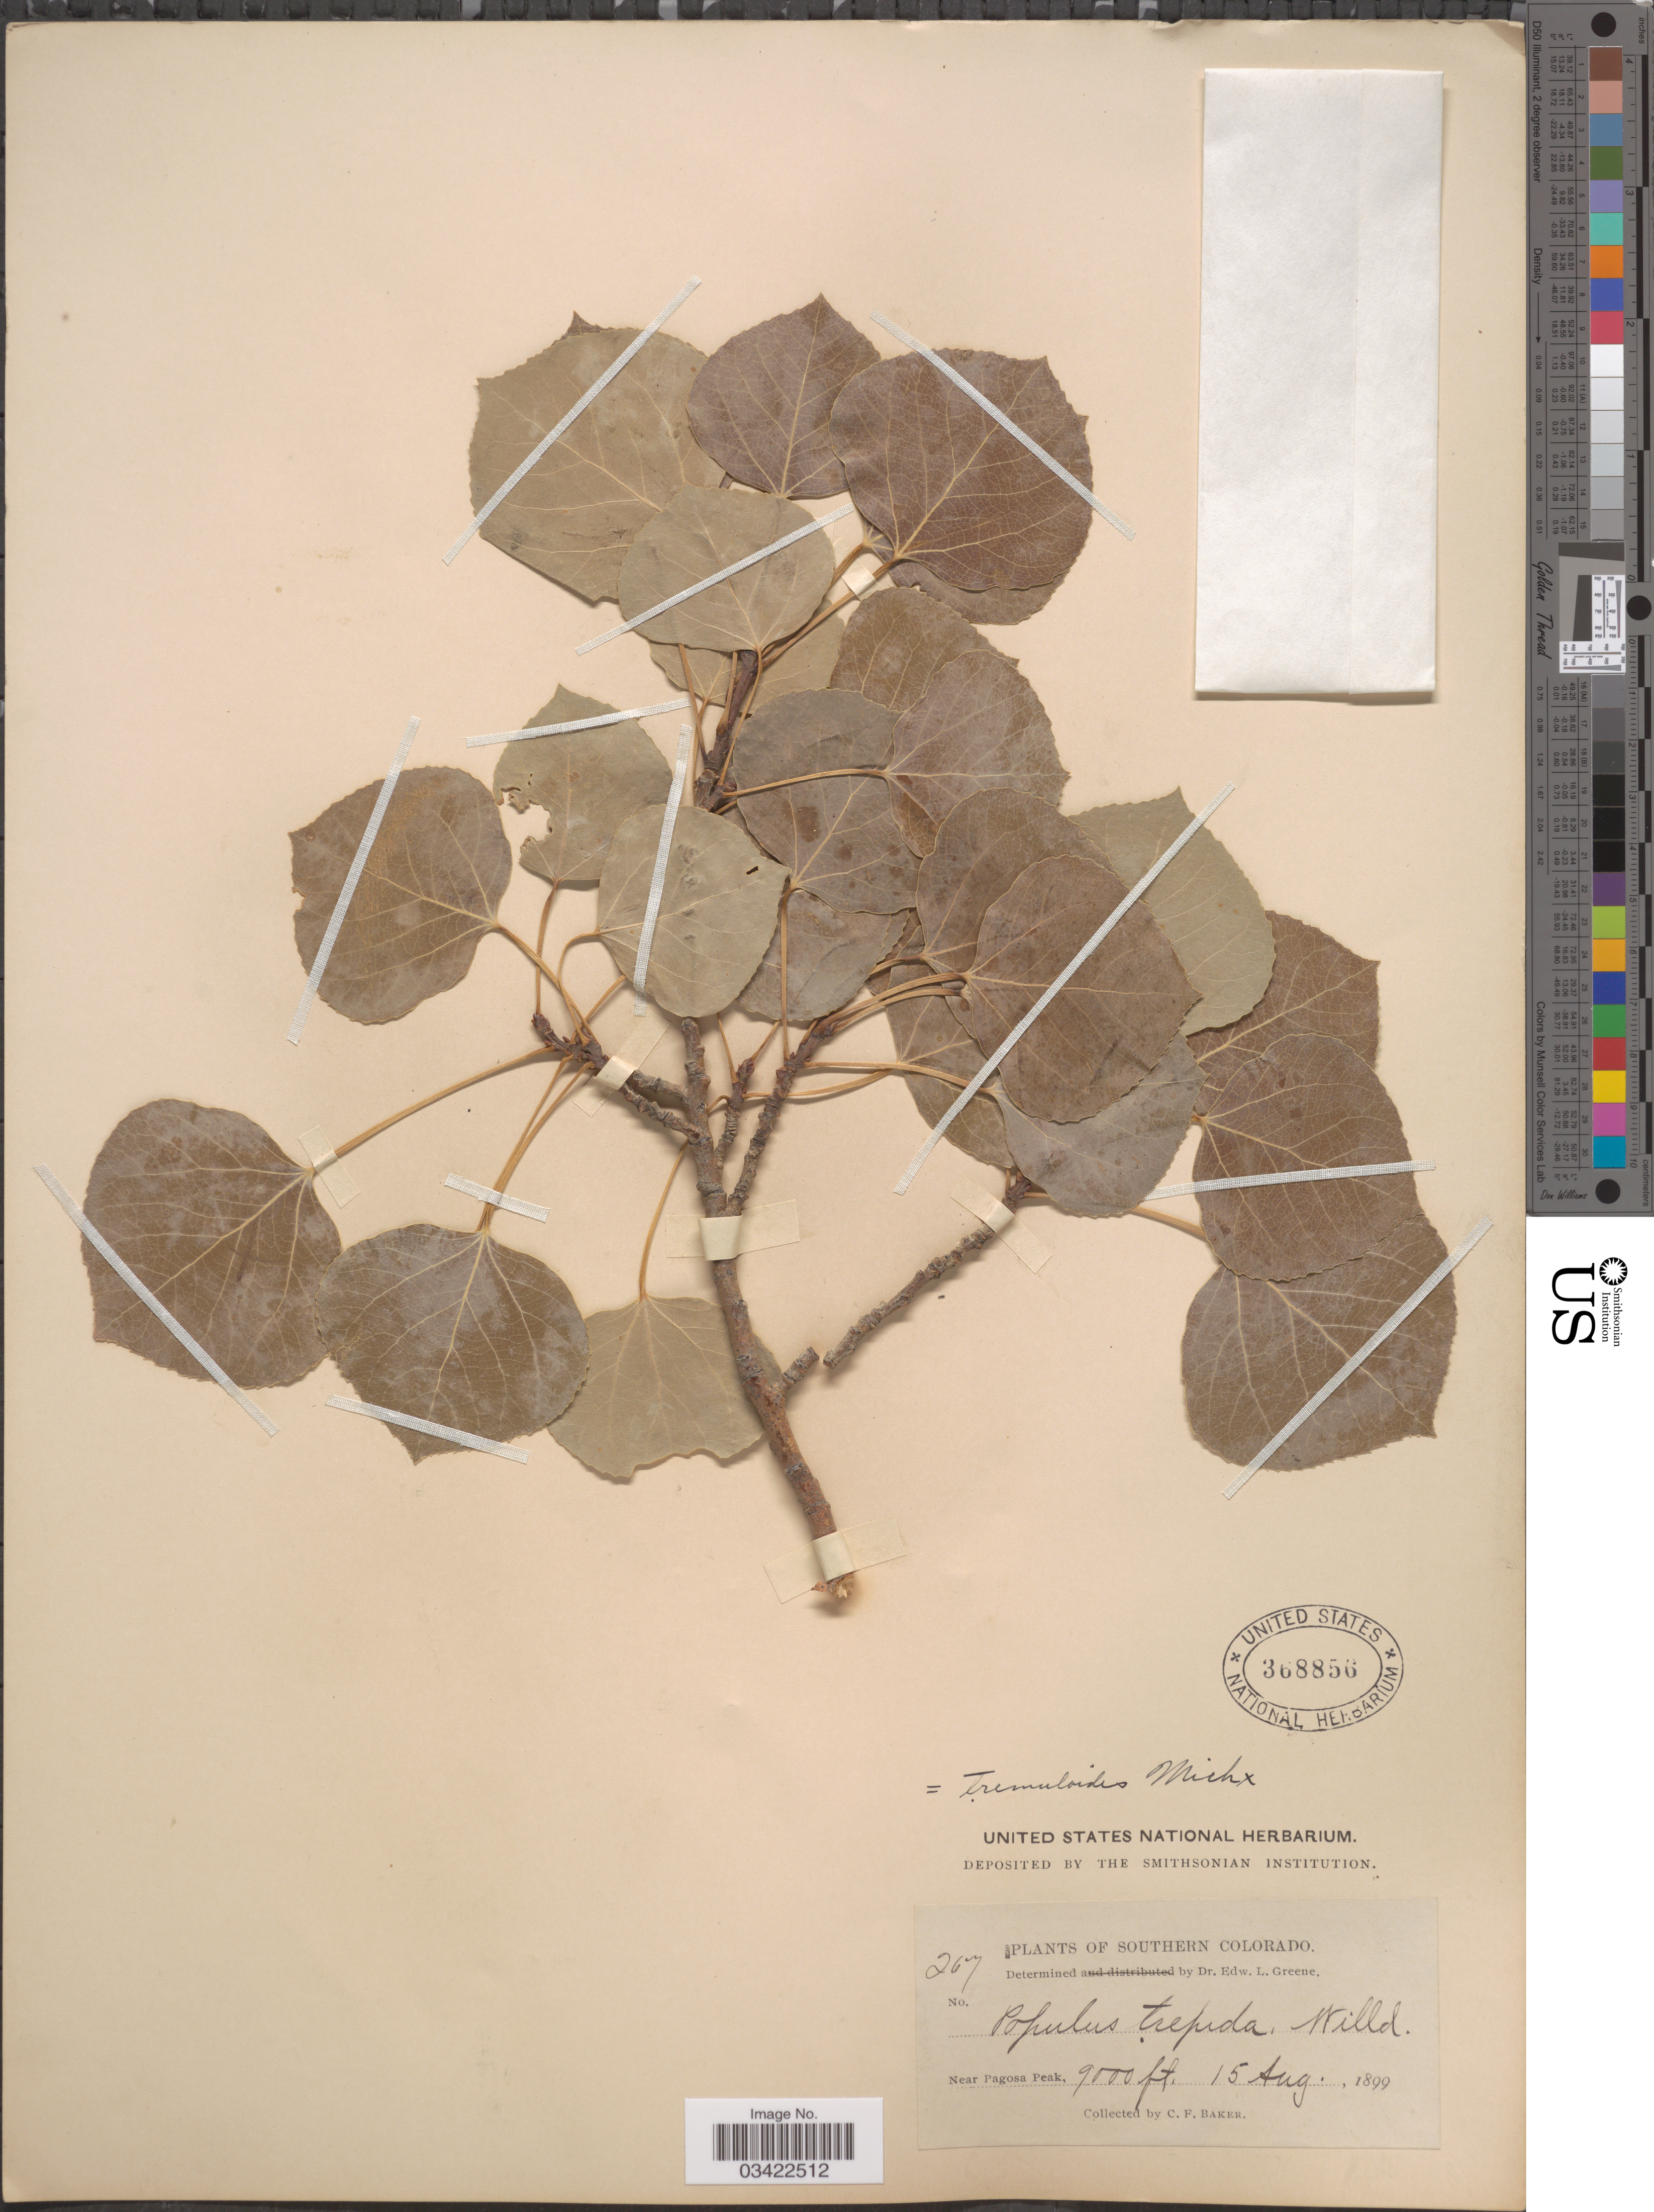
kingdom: Plantae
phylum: Tracheophyta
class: Magnoliopsida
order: Malpighiales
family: Salicaceae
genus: Populus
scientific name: Populus tremuloides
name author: Michx.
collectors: C. F. Baker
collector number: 267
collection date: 1899-08-15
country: United States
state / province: Colorado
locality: Southern Colorado. Near Pagosa Peak.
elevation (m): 2743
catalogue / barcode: US 368856